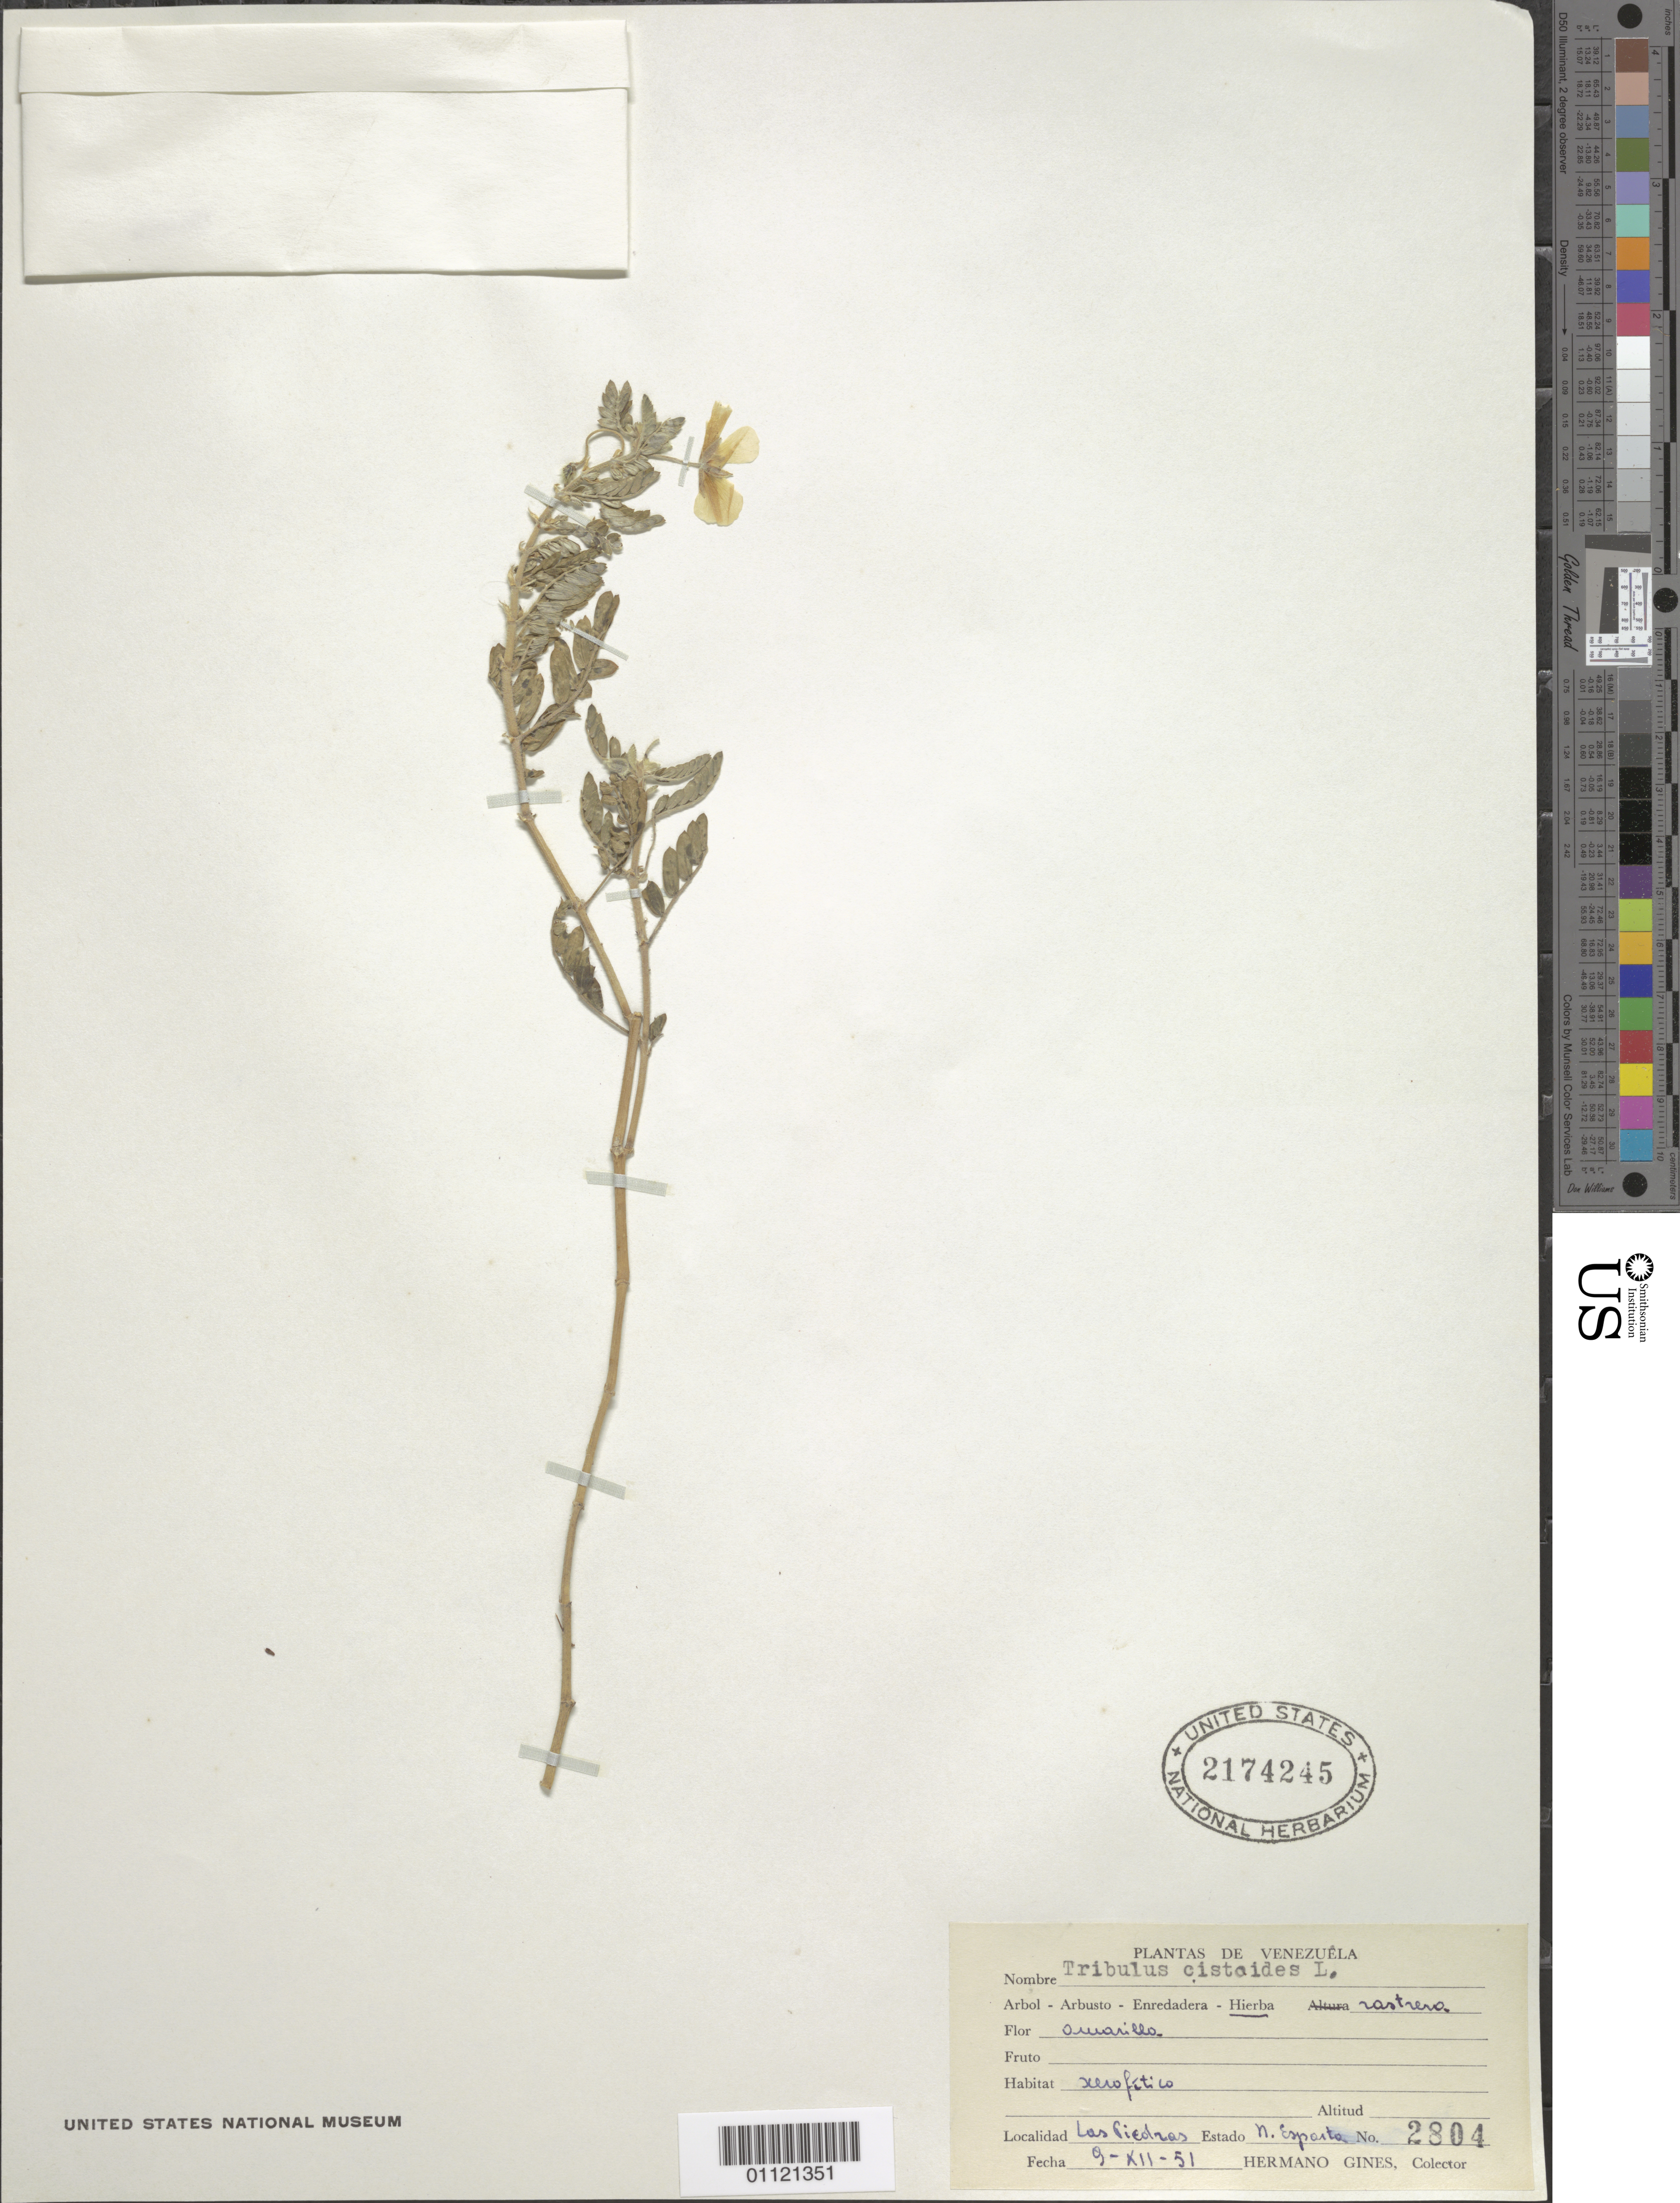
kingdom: Plantae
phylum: Tracheophyta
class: Magnoliopsida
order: Zygophyllales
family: Zygophyllaceae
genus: Tribulus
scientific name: Tribulus cistoides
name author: L.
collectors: Bro. Gines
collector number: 2804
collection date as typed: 09 Dec 1951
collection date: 1951-12-09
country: Venezuela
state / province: Nueva Esparta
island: Margarita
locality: Las Piedras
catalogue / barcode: US 2174245